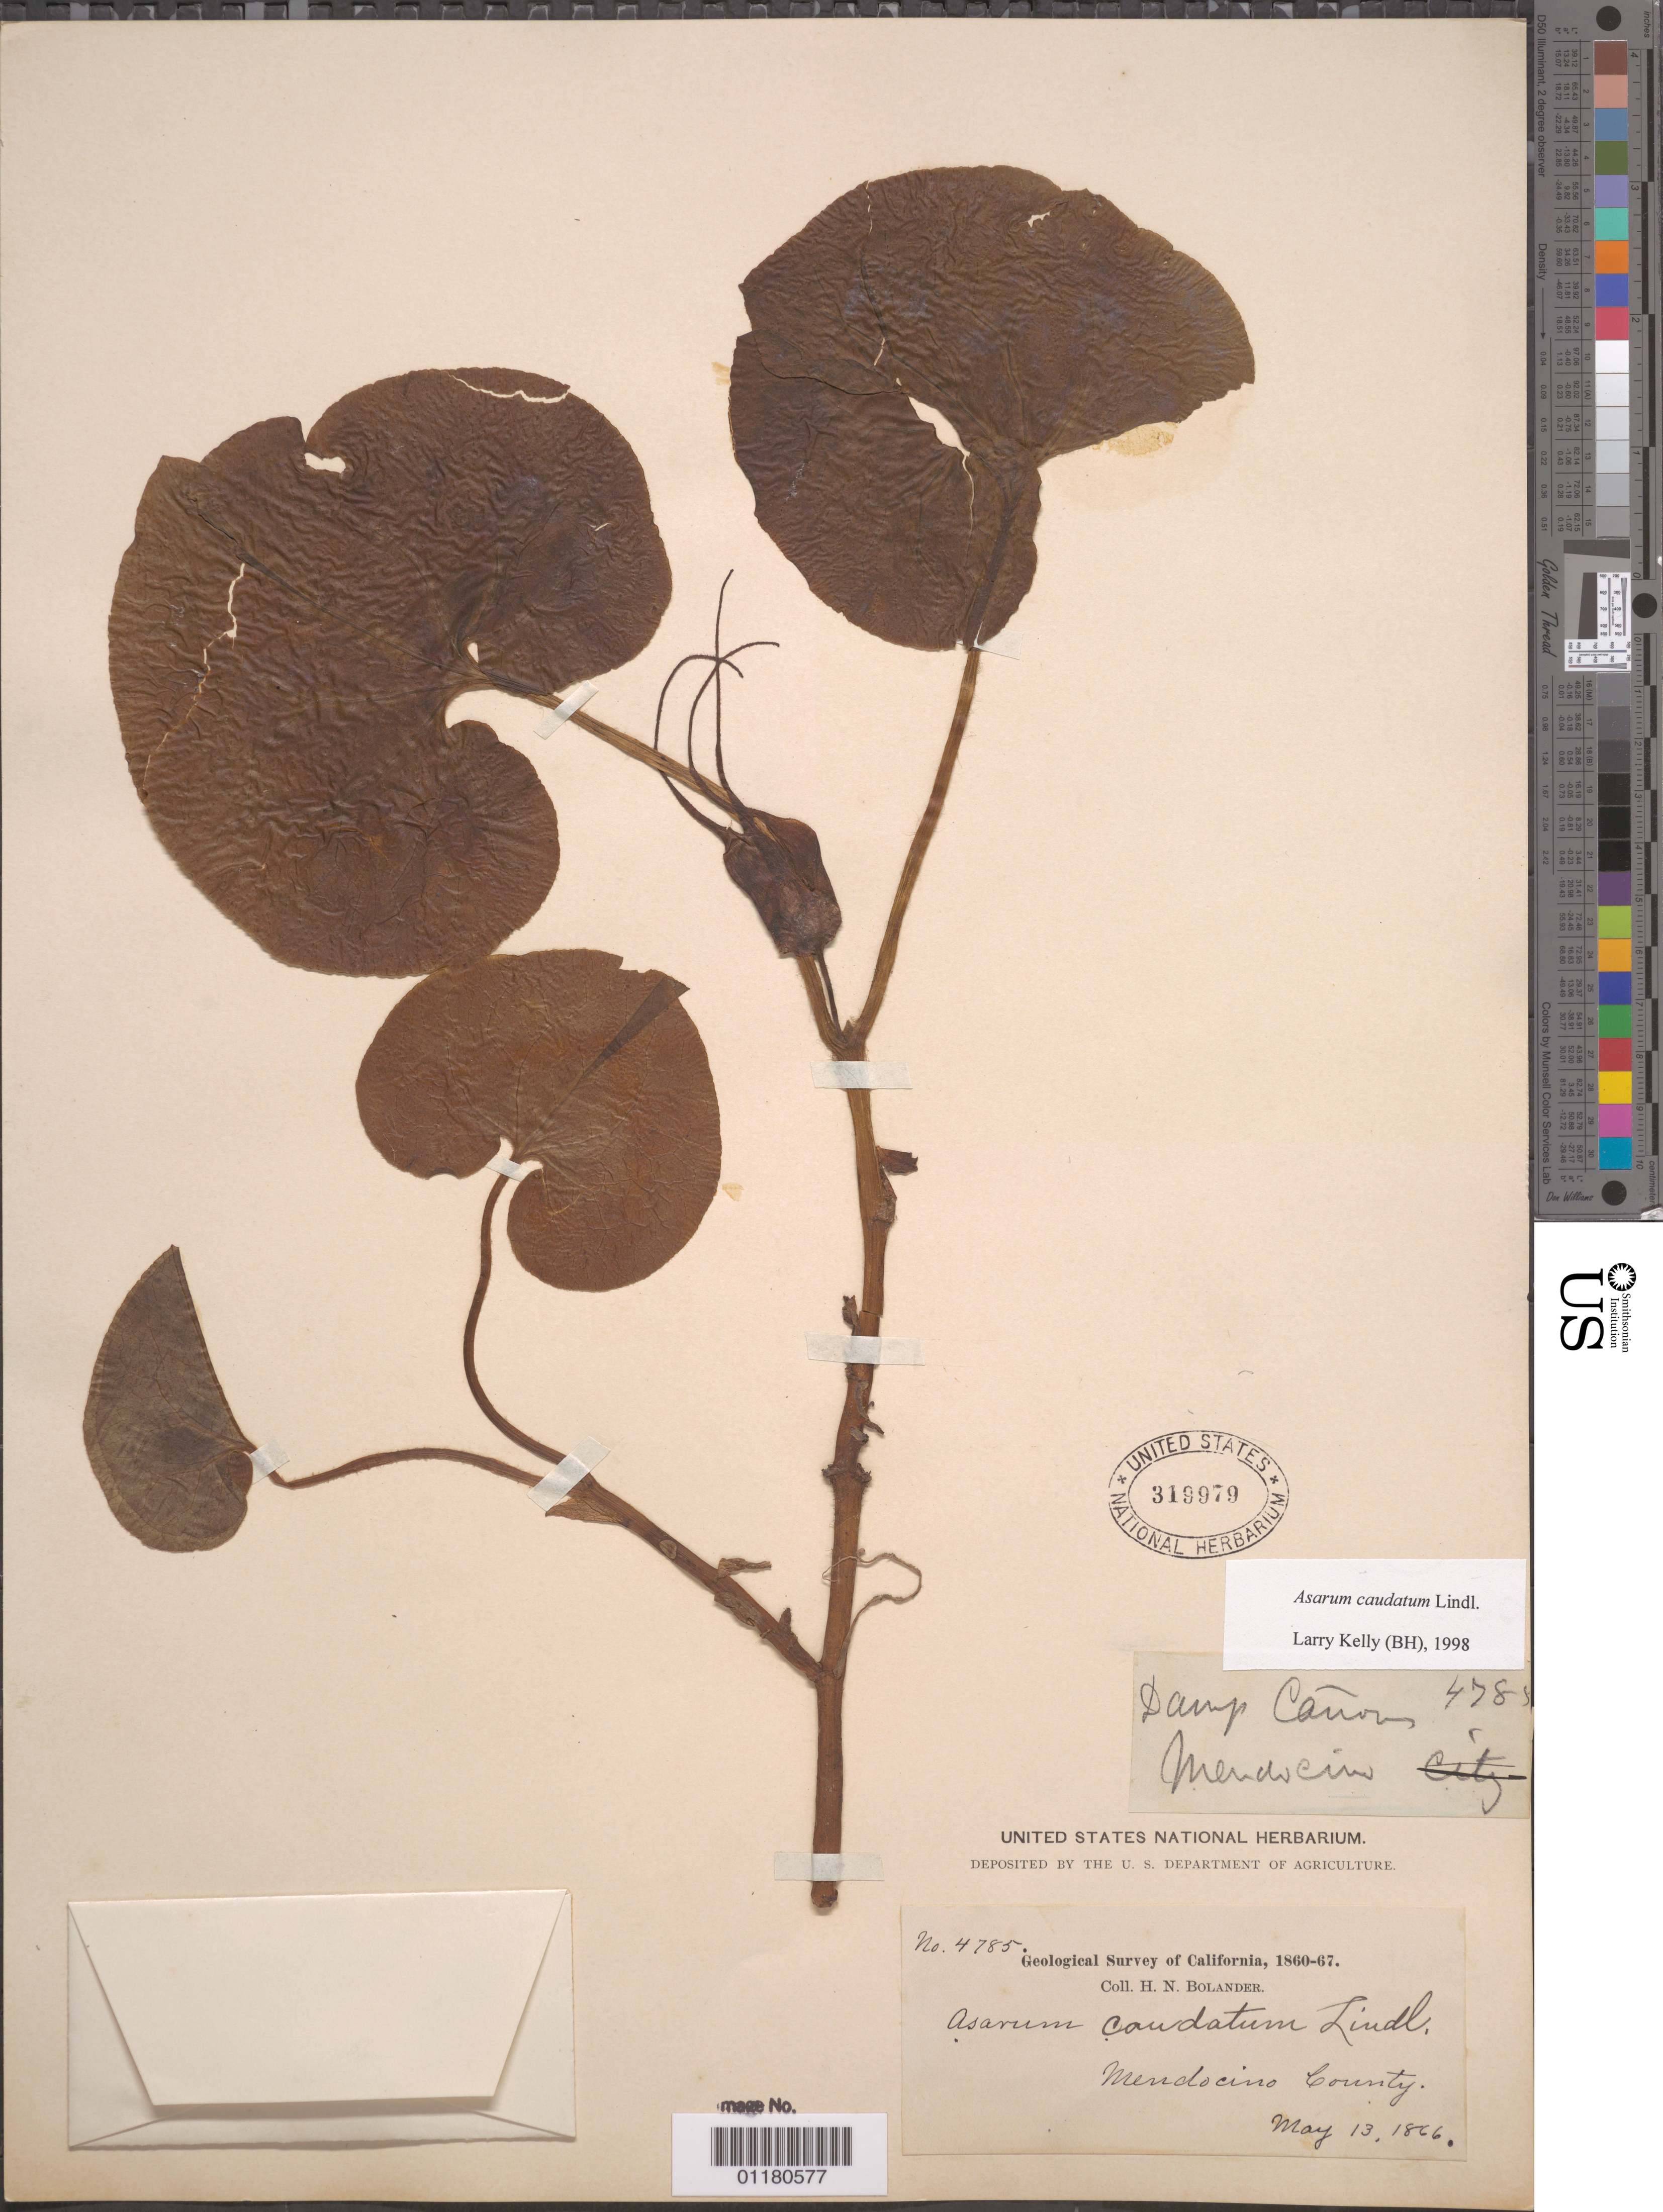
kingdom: Plantae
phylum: Tracheophyta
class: Magnoliopsida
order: Piperales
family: Aristolochiaceae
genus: Asarum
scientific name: Asarum caudatum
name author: Lindl.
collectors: H. Bolander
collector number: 4785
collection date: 1866-05-13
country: United States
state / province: California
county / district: Mendocino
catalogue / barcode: US 319979